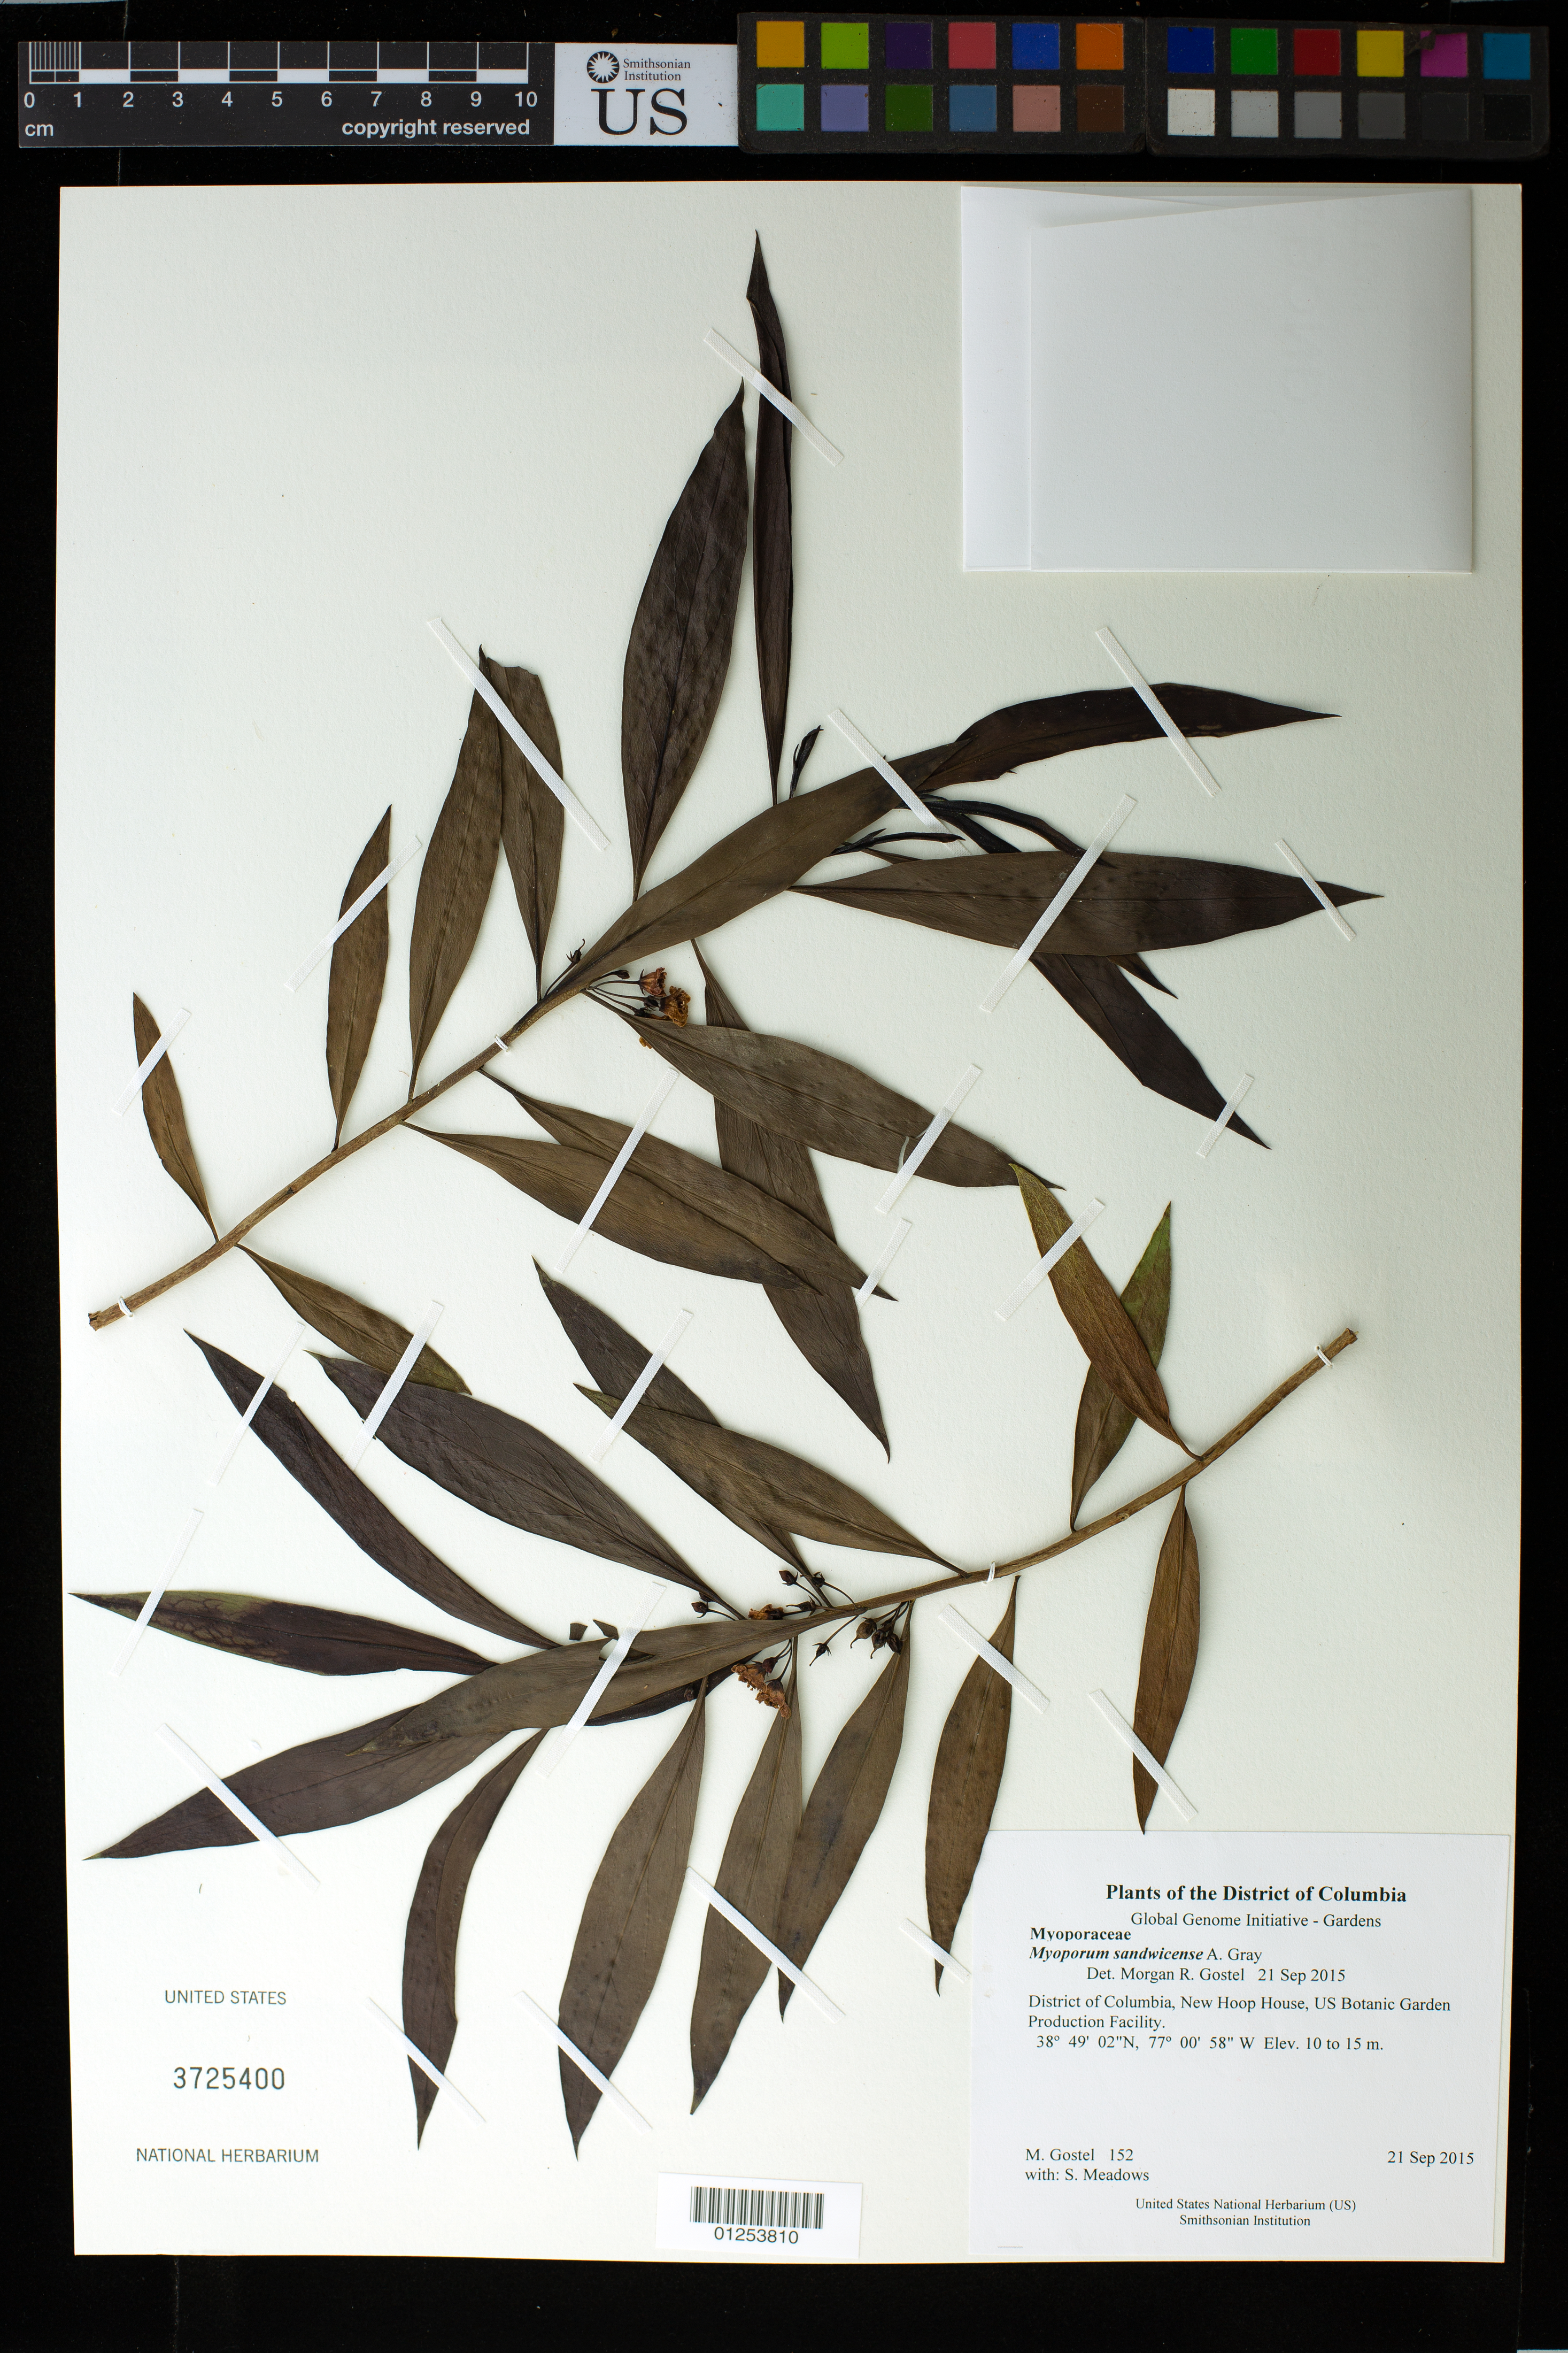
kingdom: Plantae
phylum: Tracheophyta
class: Magnoliopsida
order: Lamiales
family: Scrophulariaceae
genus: Myoporum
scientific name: Myoporum sandwicense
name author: A. Gray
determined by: Gostel, M. R.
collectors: M. R. Gostel & S. Meadows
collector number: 152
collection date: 2015-09-21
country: United States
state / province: District of Columbia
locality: New Hoop House, US Botanic Garden Production Facility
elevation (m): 10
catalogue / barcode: US 3725400